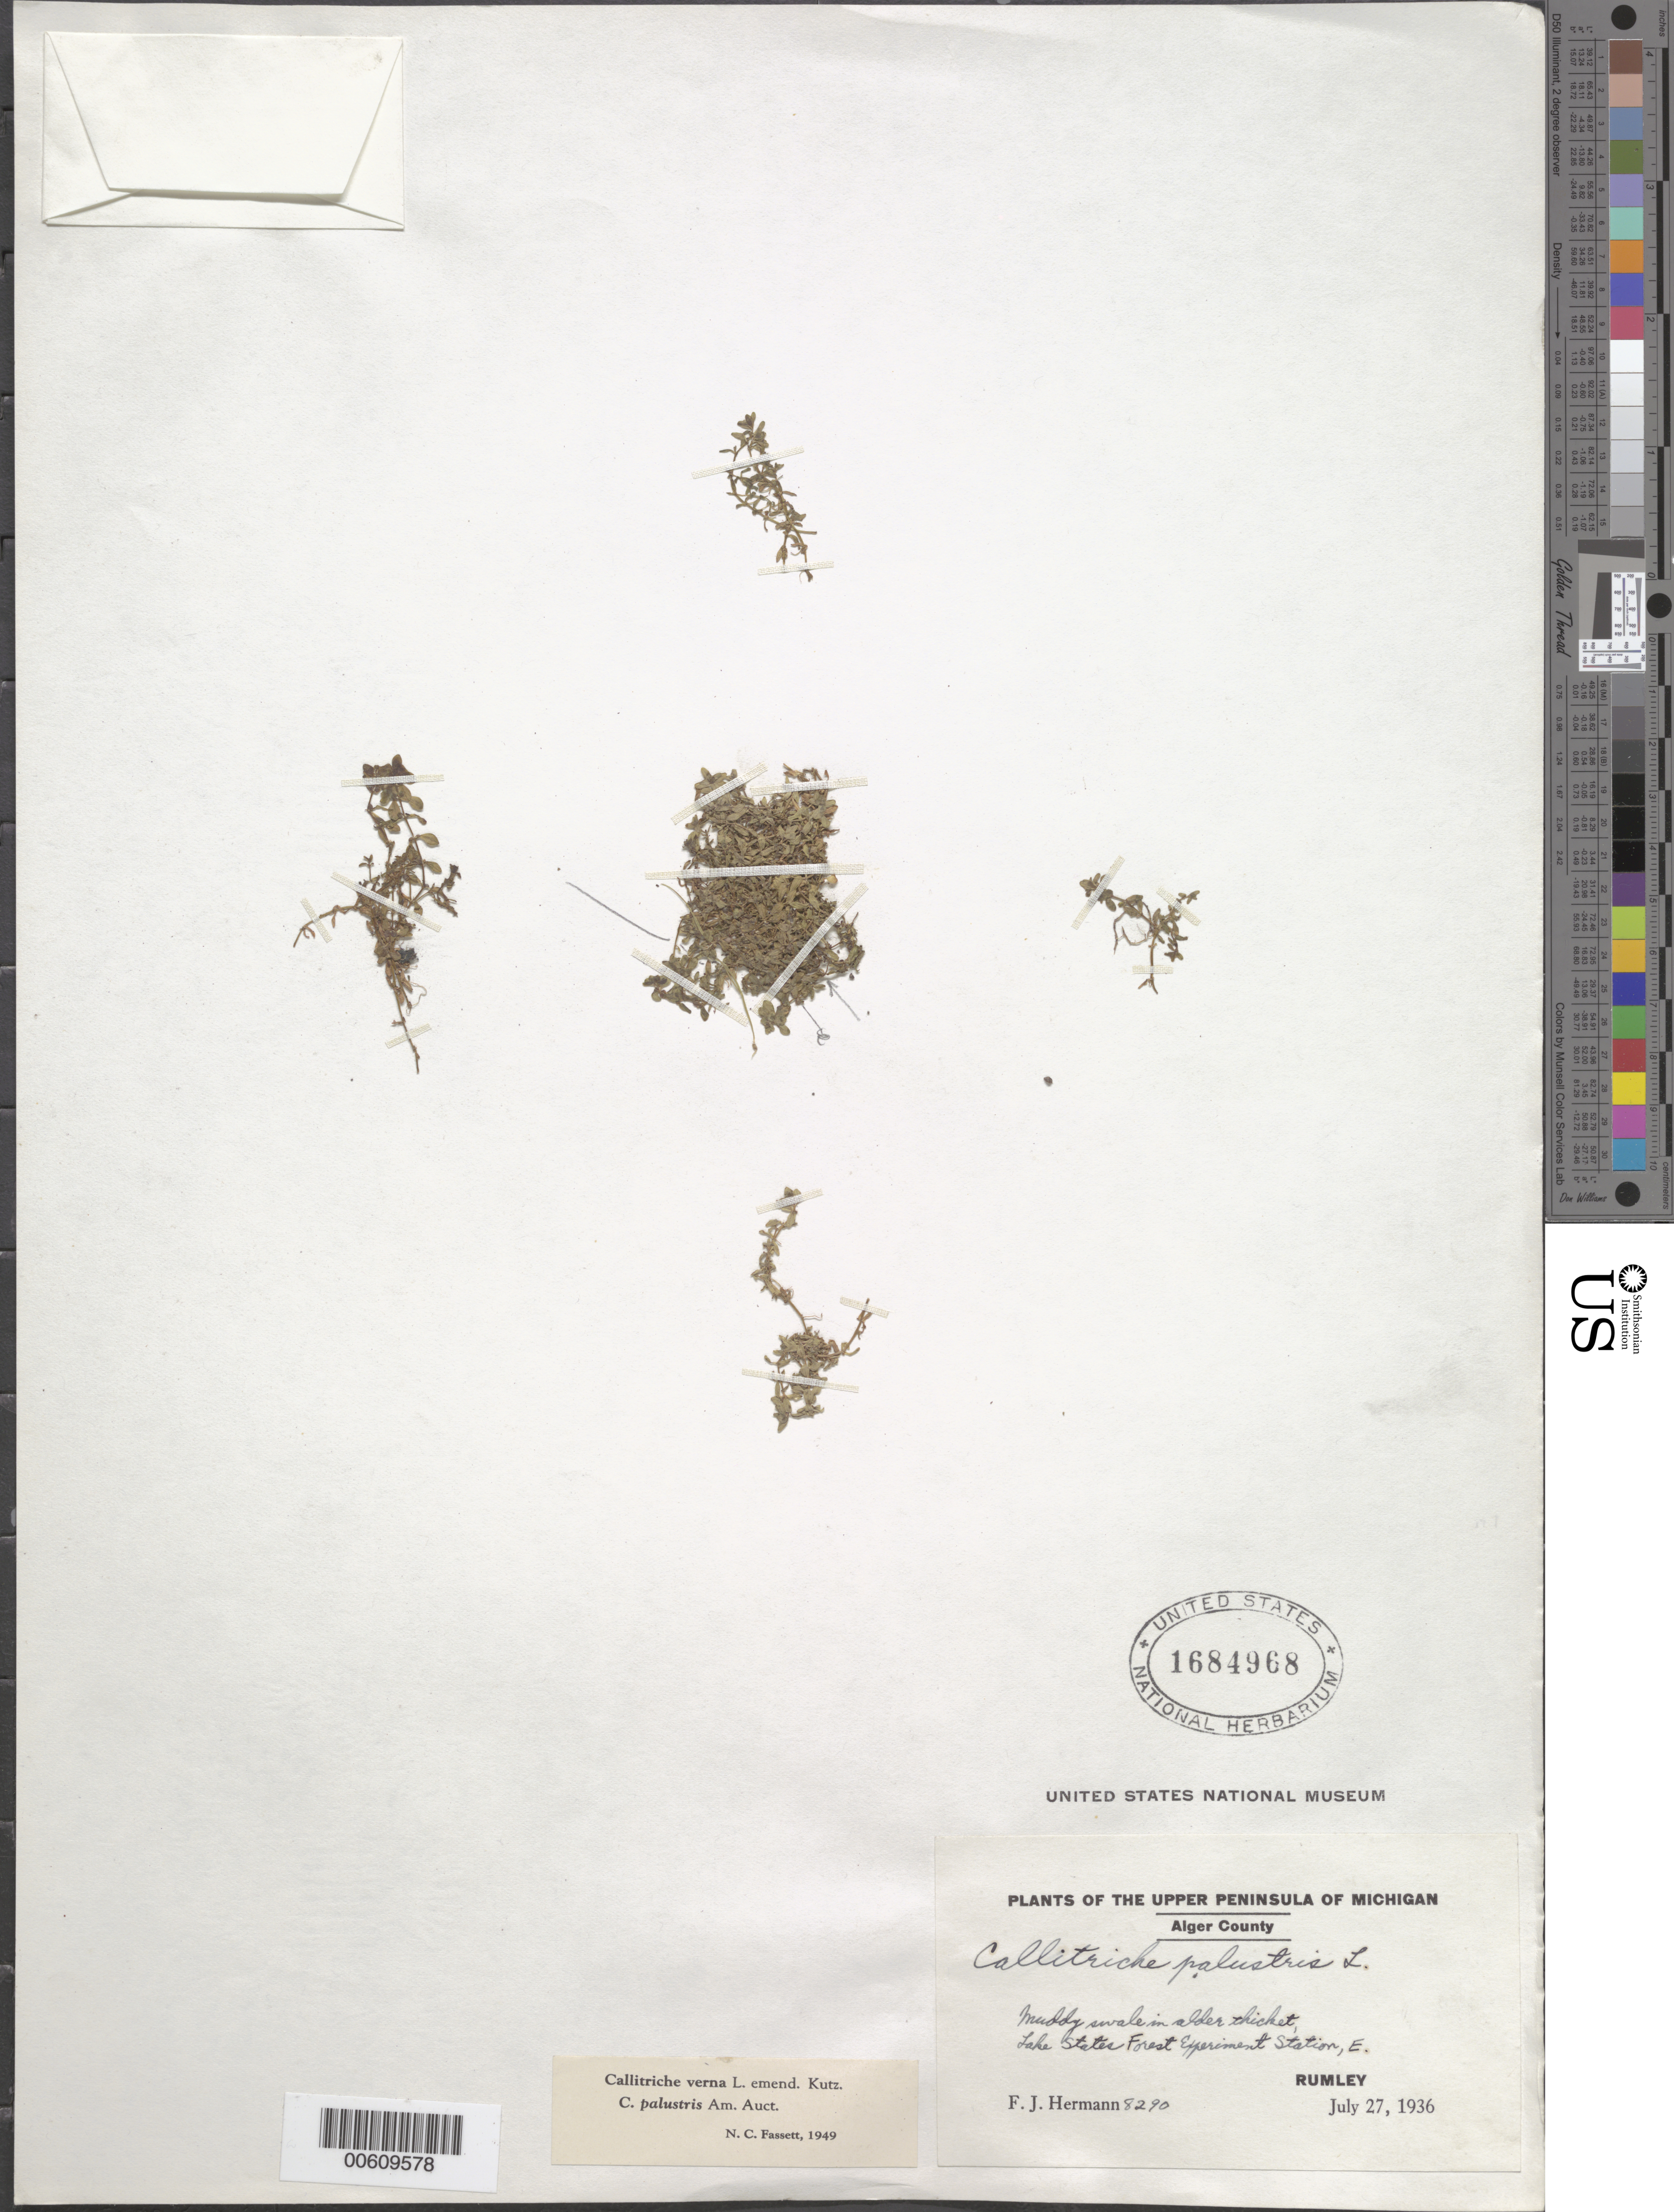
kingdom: Plantae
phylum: Tracheophyta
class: Magnoliopsida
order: Lamiales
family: Plantaginaceae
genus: Callitriche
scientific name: Callitriche verna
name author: L.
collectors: F. J. Hermann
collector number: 8290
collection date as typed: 27 Jul 1936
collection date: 1936-07-27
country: United States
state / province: Michigan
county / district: Alger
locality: Lake States Forest Experiment Station, E.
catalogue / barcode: US 1684968